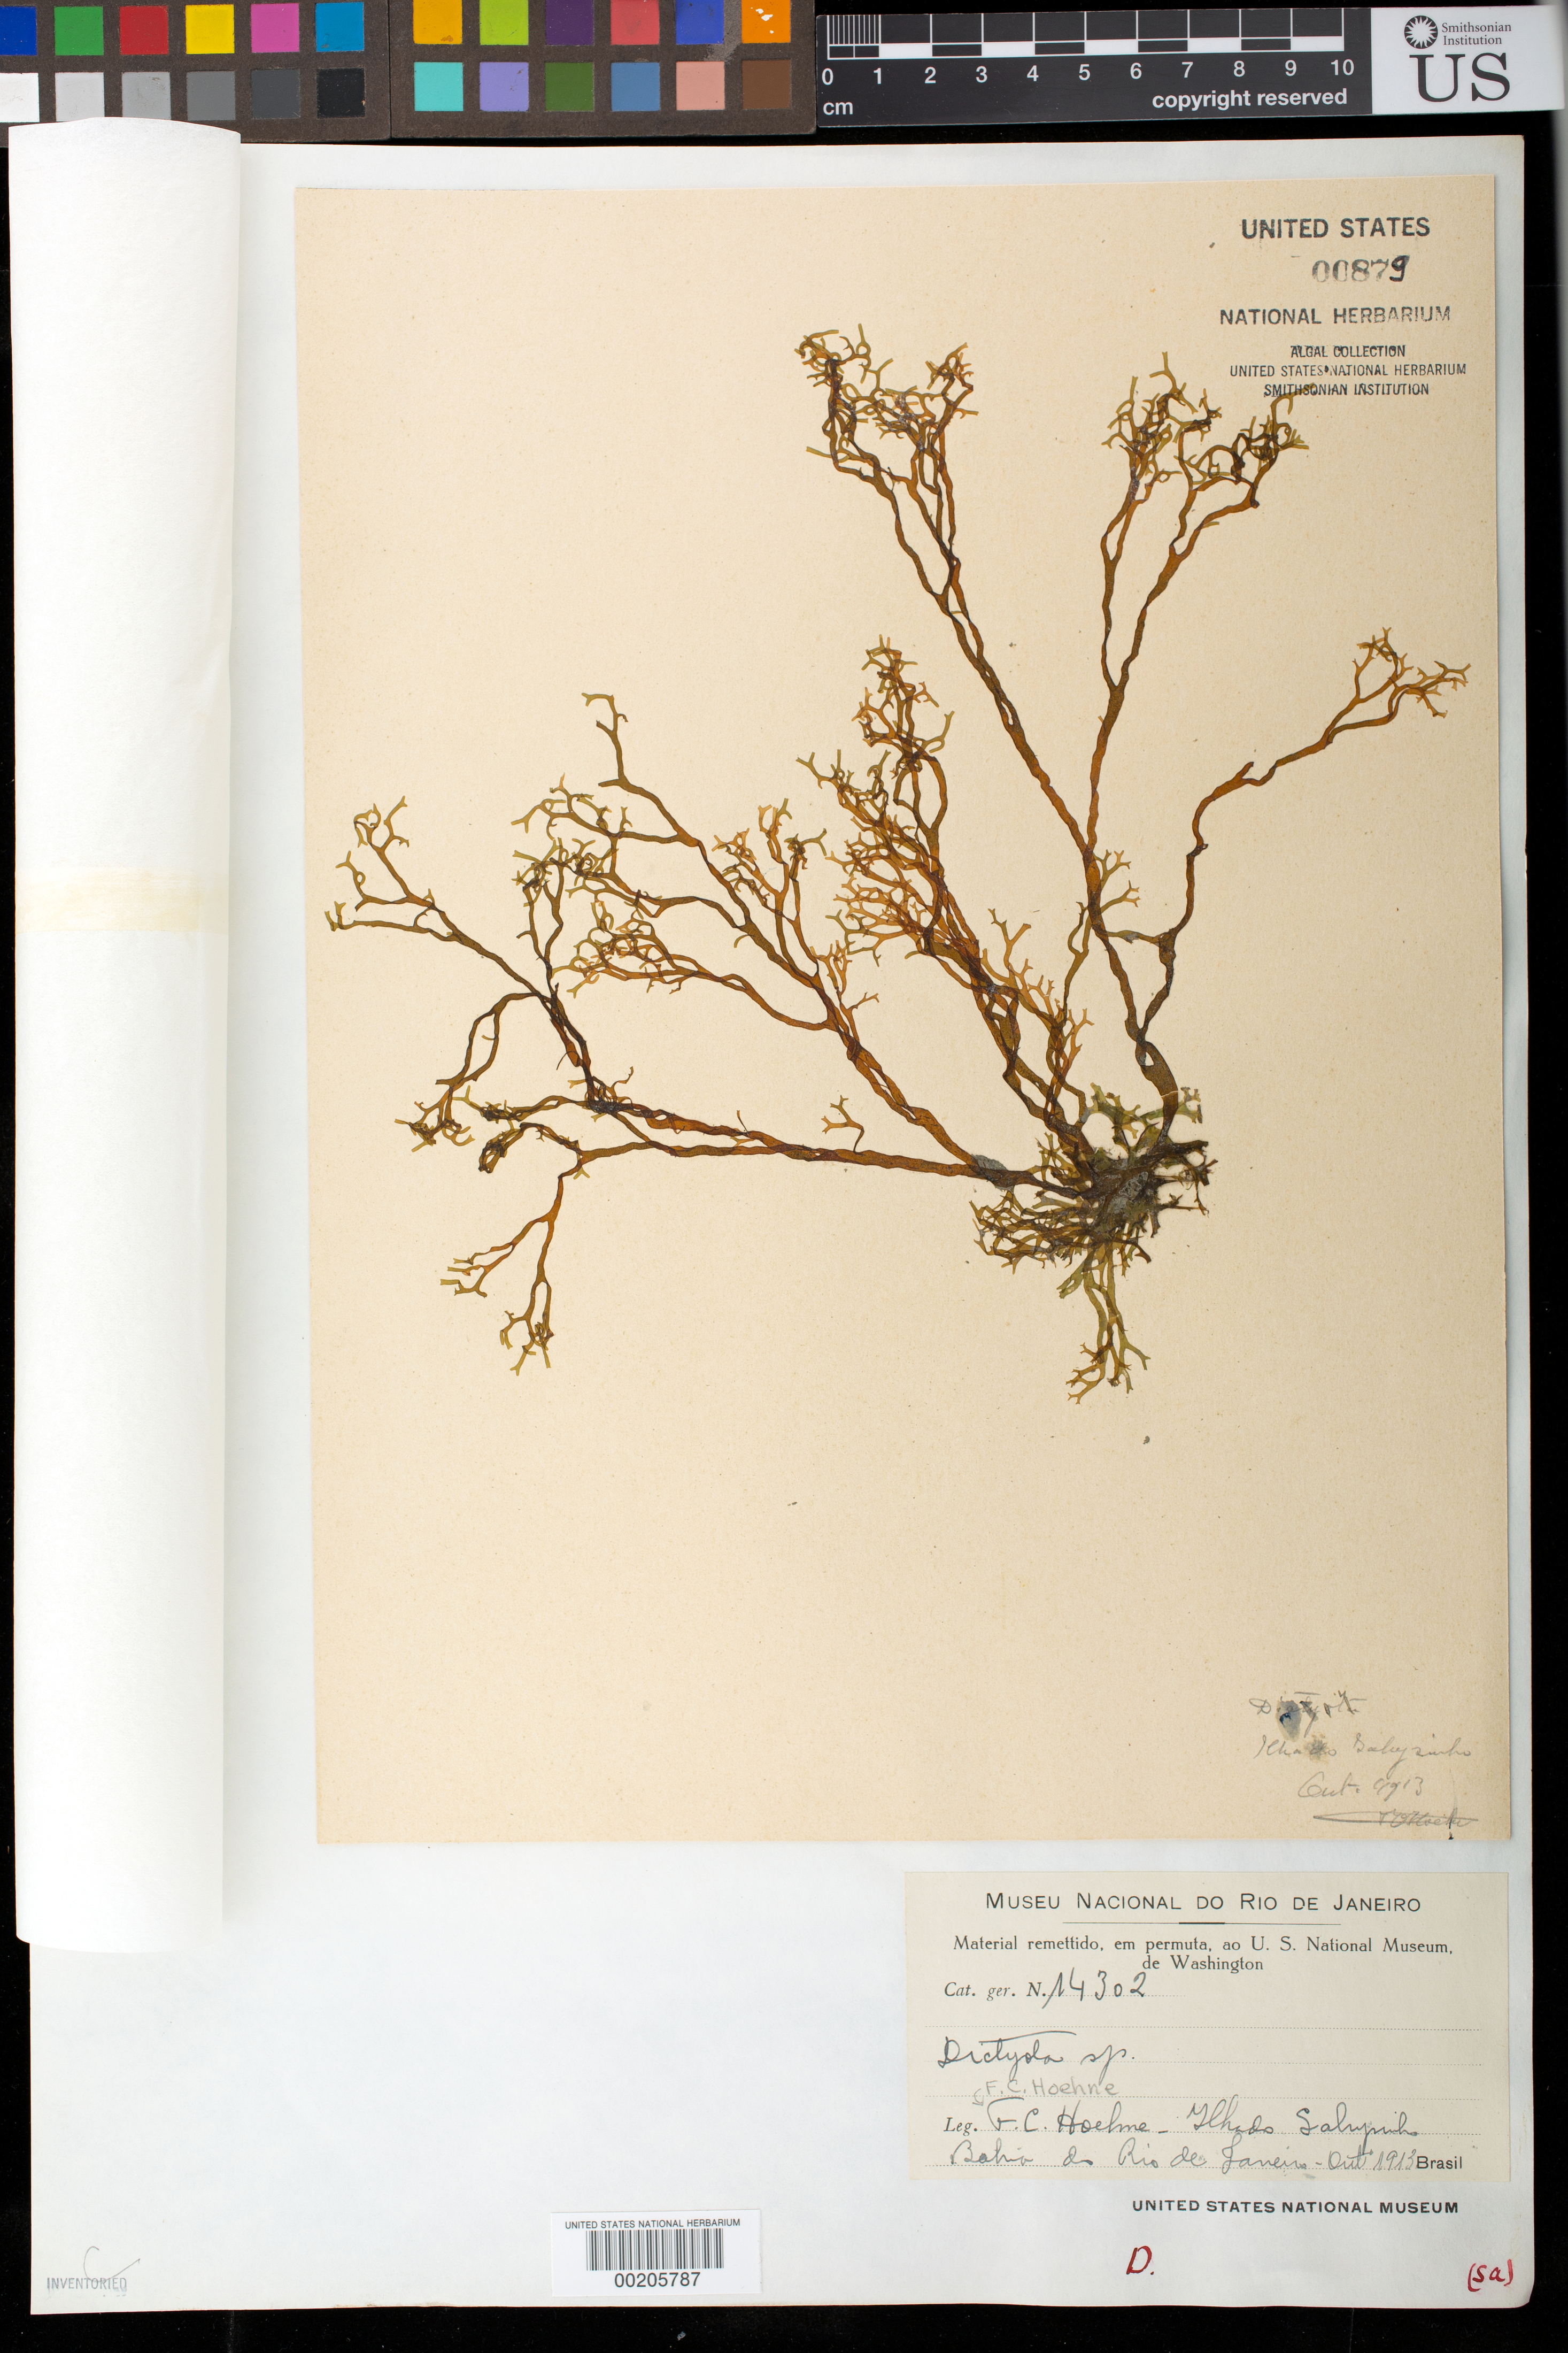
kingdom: Chromista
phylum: Ochrophyta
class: Phaeophyceae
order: Dictyotales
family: Dictyotaceae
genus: Dictyota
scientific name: Dictyota sp.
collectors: F. C. Hoehne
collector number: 14302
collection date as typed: Aug 1913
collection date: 1913-08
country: Brazil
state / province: Rio de Janeiro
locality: Bahia de Guanabara (Bahia de Rio de Janeiro), Ilhado Salupuiho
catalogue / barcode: US 879